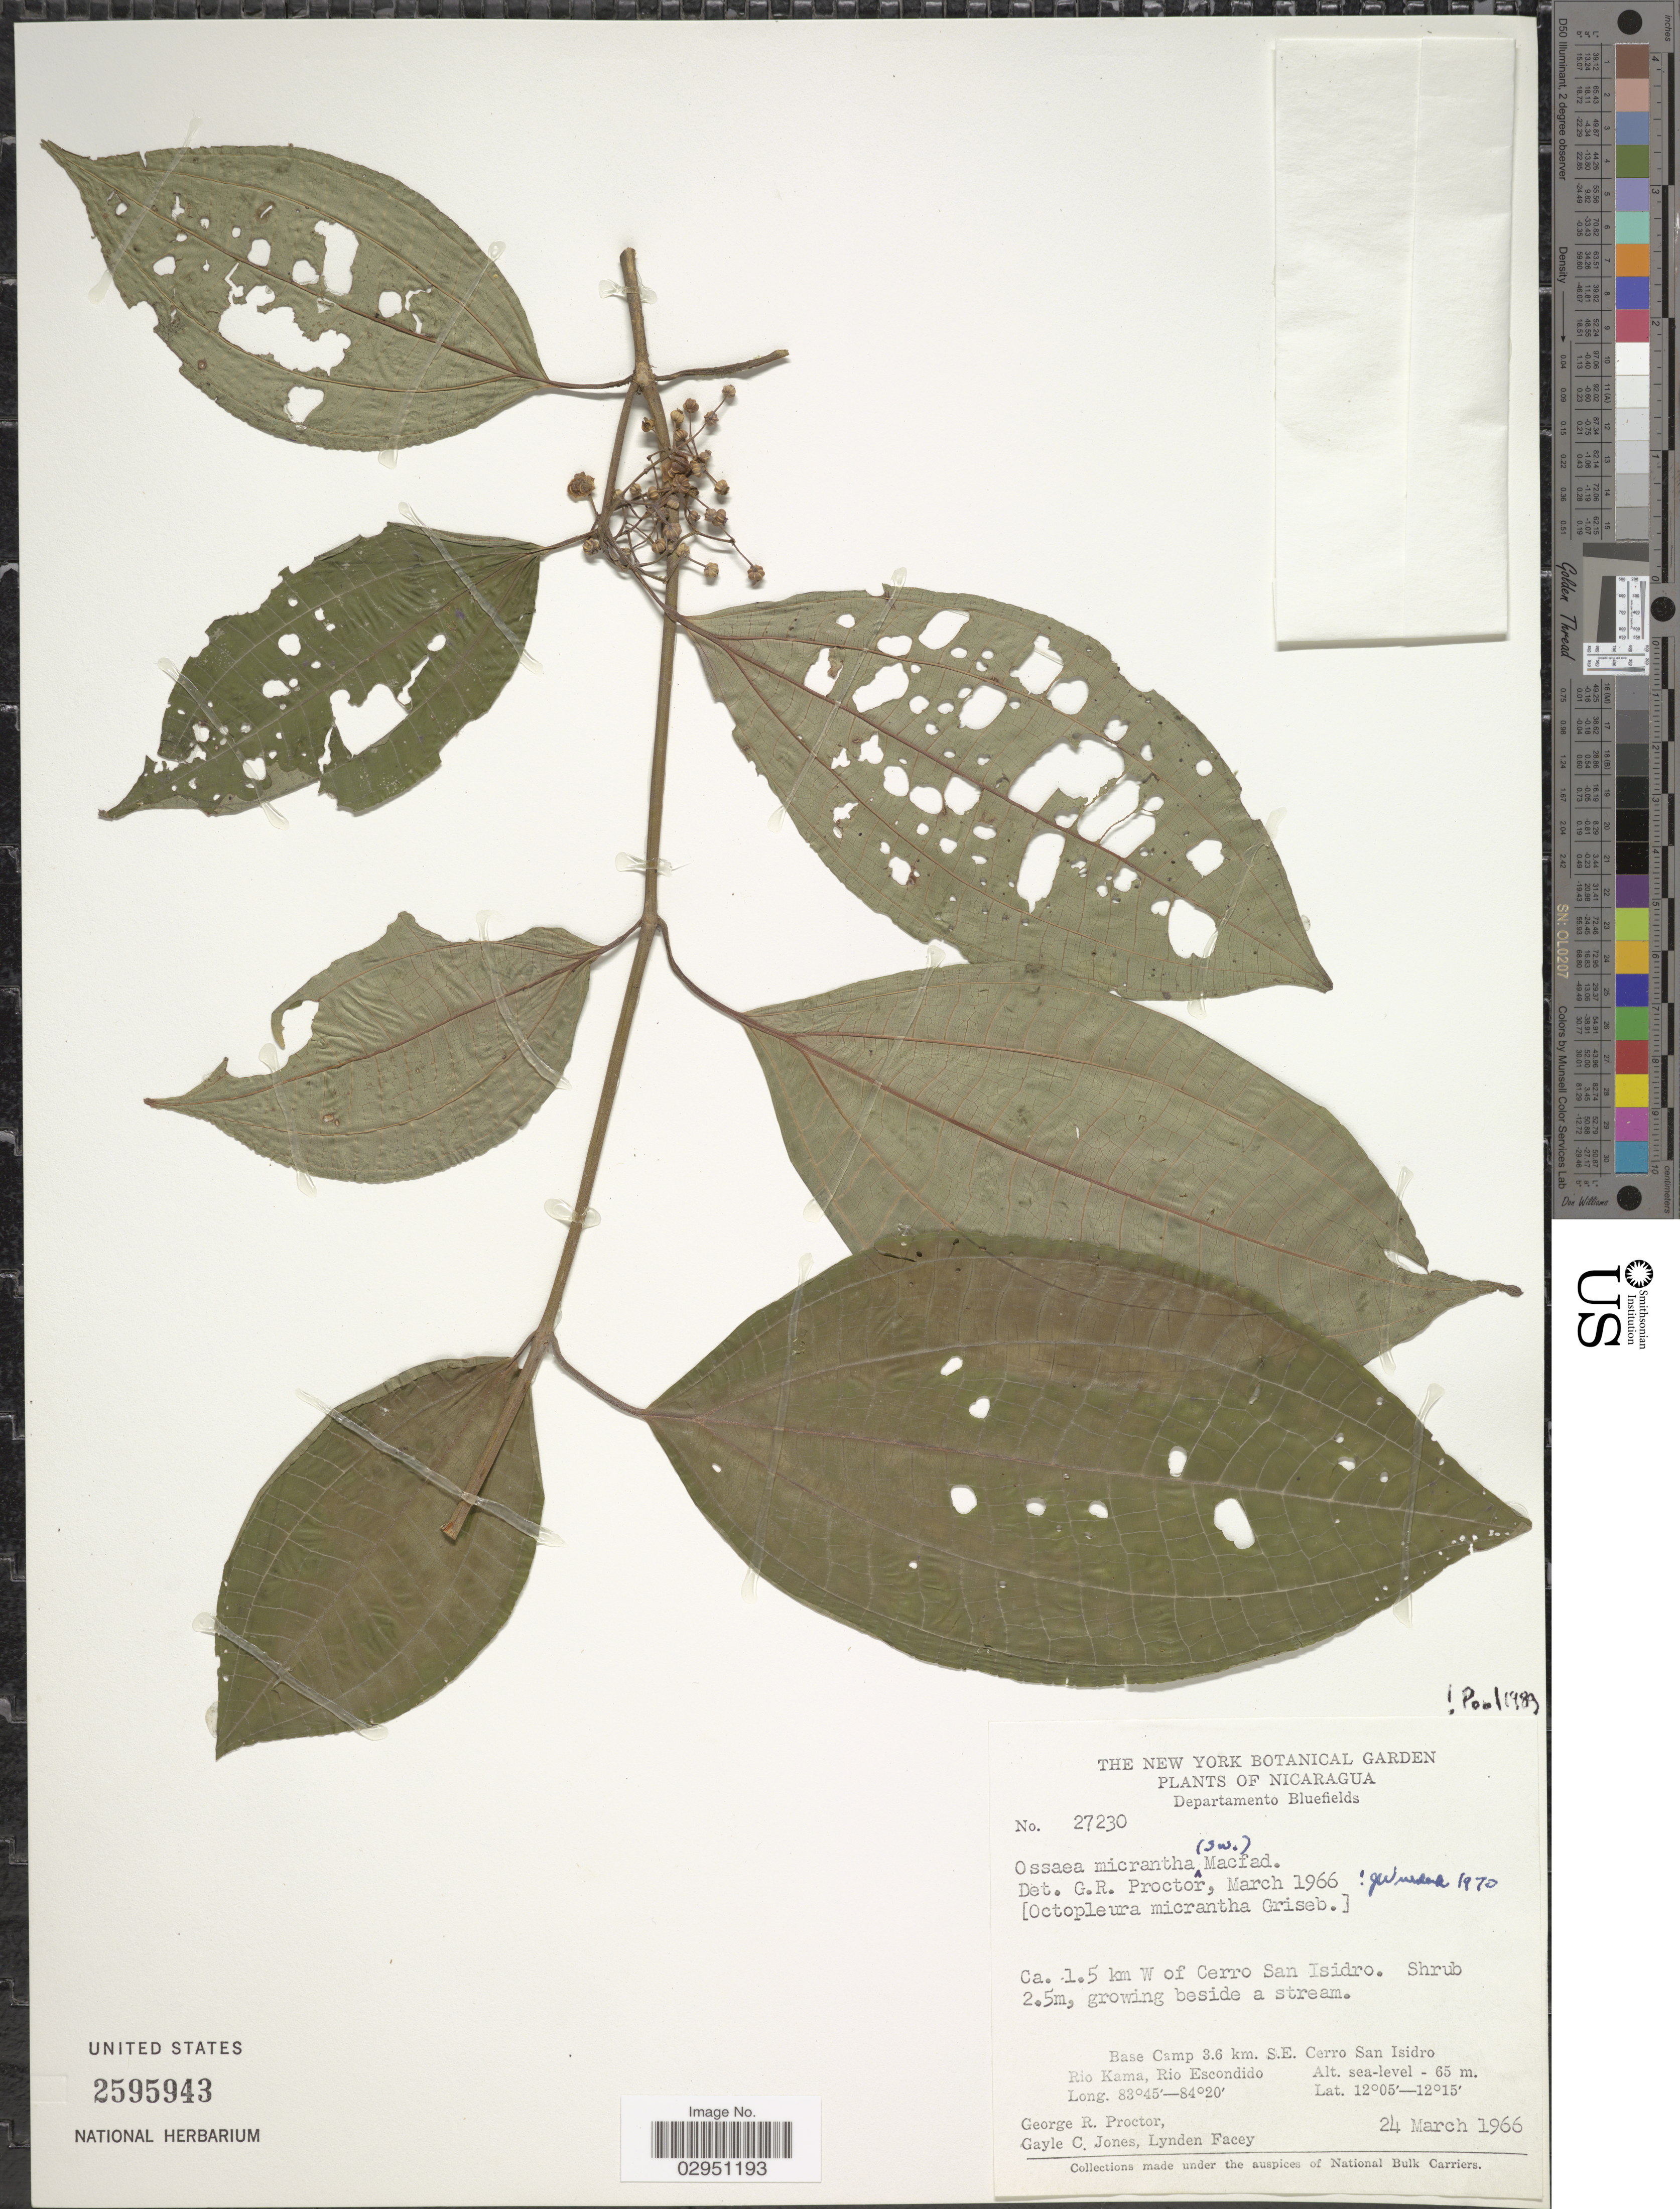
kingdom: Plantae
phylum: Tracheophyta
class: Magnoliopsida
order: Myrtales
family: Melastomataceae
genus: Ossaea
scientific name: Ossaea micrantha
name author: (Sw.) Macfad. ex Cogn.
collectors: G. Proctor, G. C. Jones & L. Facey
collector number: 27230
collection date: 1966-03-24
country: Nicaragua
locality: Departamento Bluefields. Ca. 1.5 km W of Cerro San Isidro. Base Camp 3.6 km. S.E. Cerro San Isidro. Rio Kama, Rio Escondido.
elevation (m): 0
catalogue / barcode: US 2595943